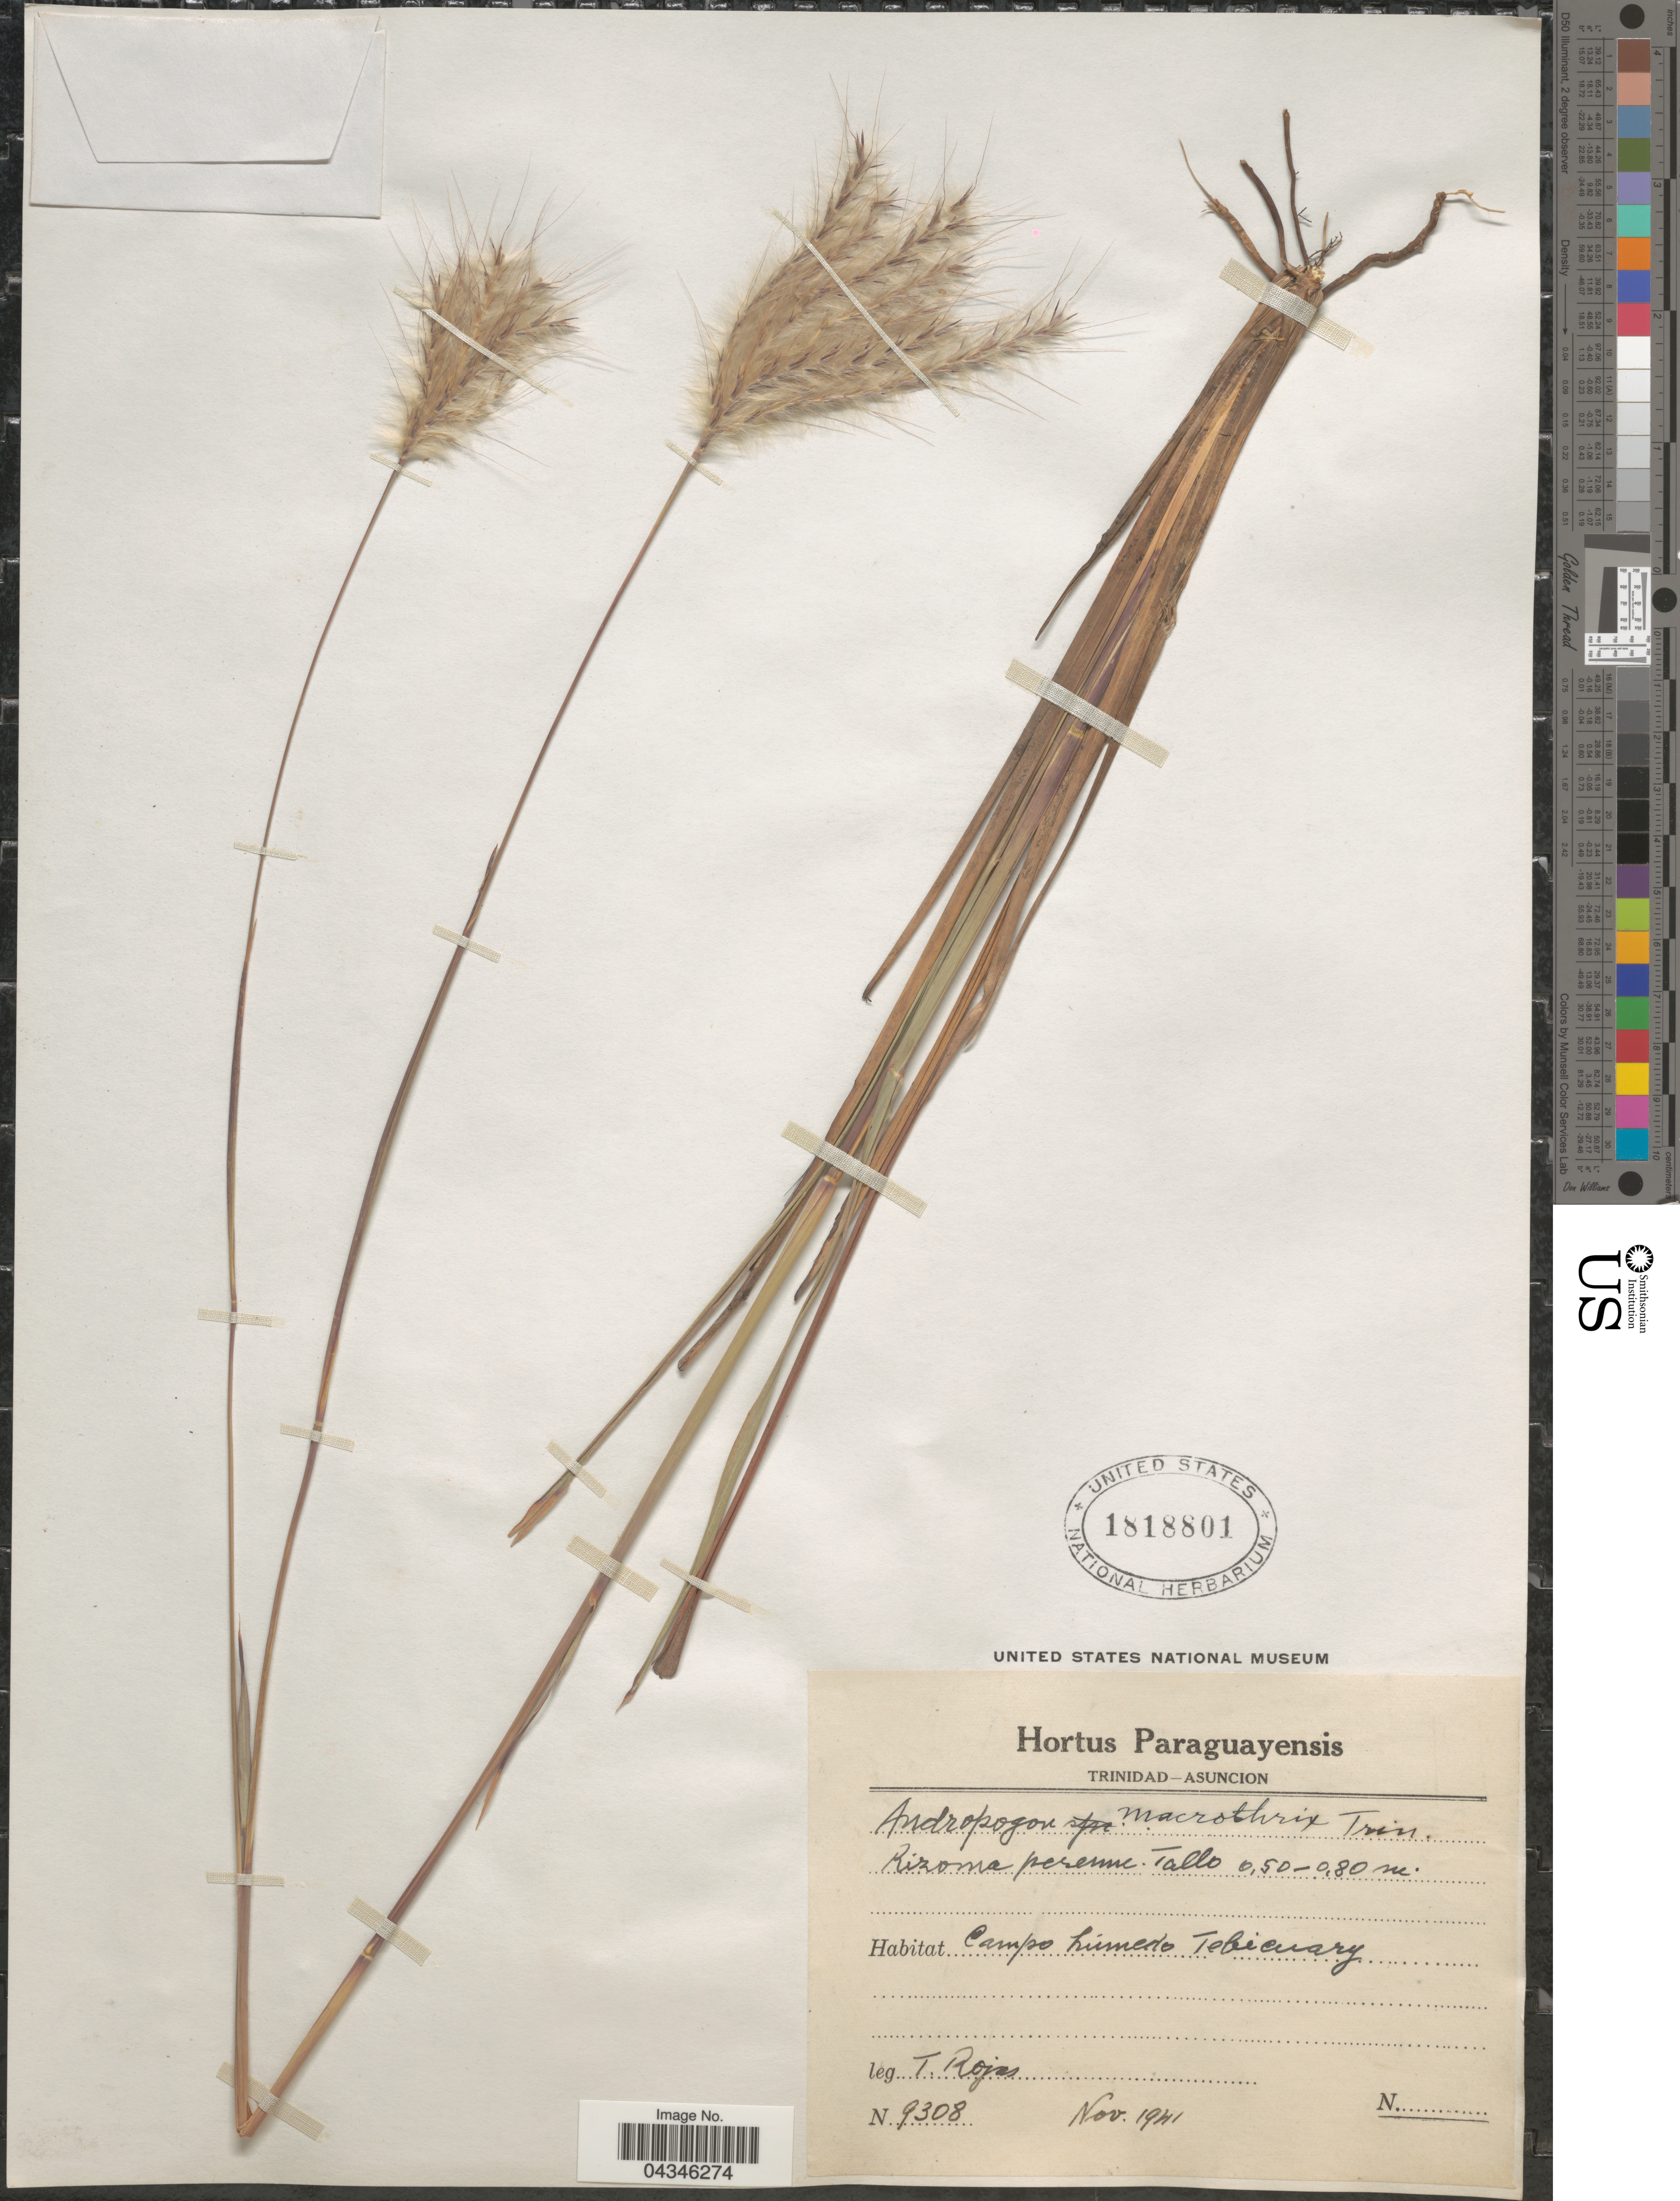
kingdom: Plantae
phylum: Tracheophyta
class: Liliopsida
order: Poales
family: Poaceae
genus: Andropogon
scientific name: Andropogon macrothrix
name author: Trin.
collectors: T. Rojas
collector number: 9308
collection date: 1941-11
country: Paraguay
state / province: Asuncion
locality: Campo húmedo Tebicuary.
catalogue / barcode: US 1818801